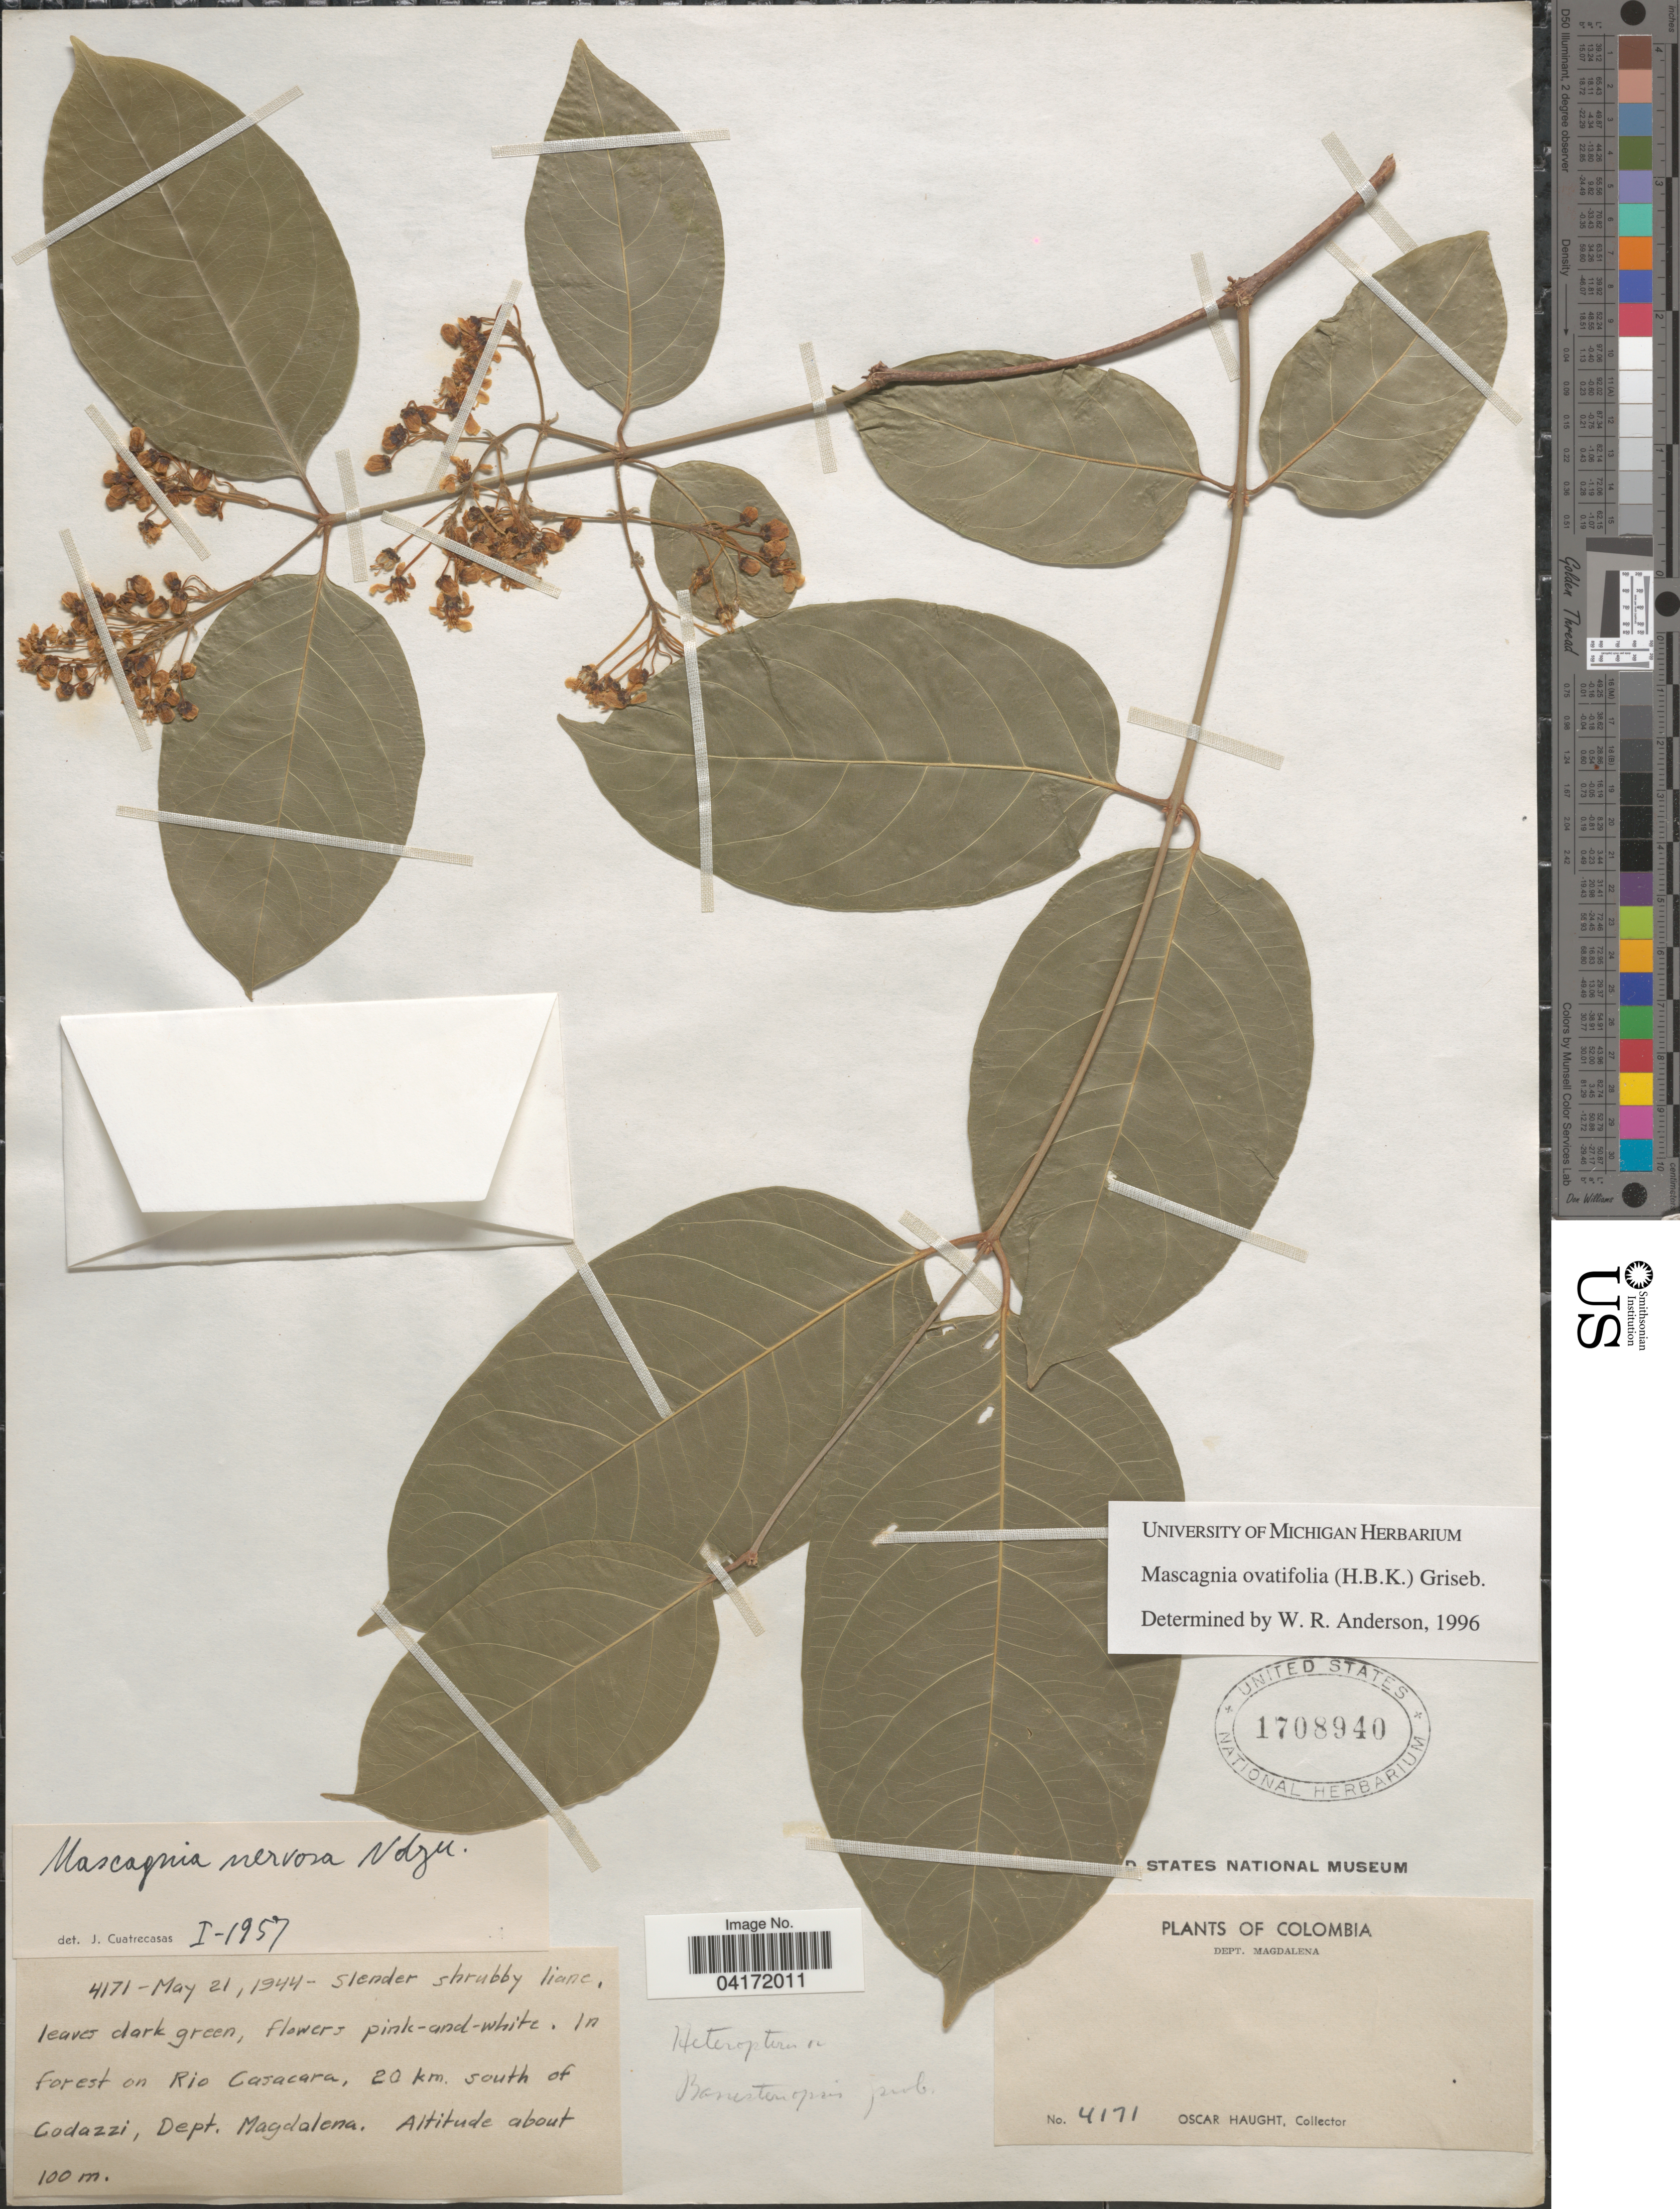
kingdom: Plantae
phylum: Tracheophyta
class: Magnoliopsida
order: Malpighiales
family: Malpighiaceae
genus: Mascagnia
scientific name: Mascagnia ovatifolia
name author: (Kunth) Griseb.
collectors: O. L. Haught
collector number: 4171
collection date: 1944-05-21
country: Colombia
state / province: Magdalena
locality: In forest on Rio Casacara, 20 km. south of Codazzi, Dept. Magdalena.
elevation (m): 100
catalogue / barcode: US 1708940